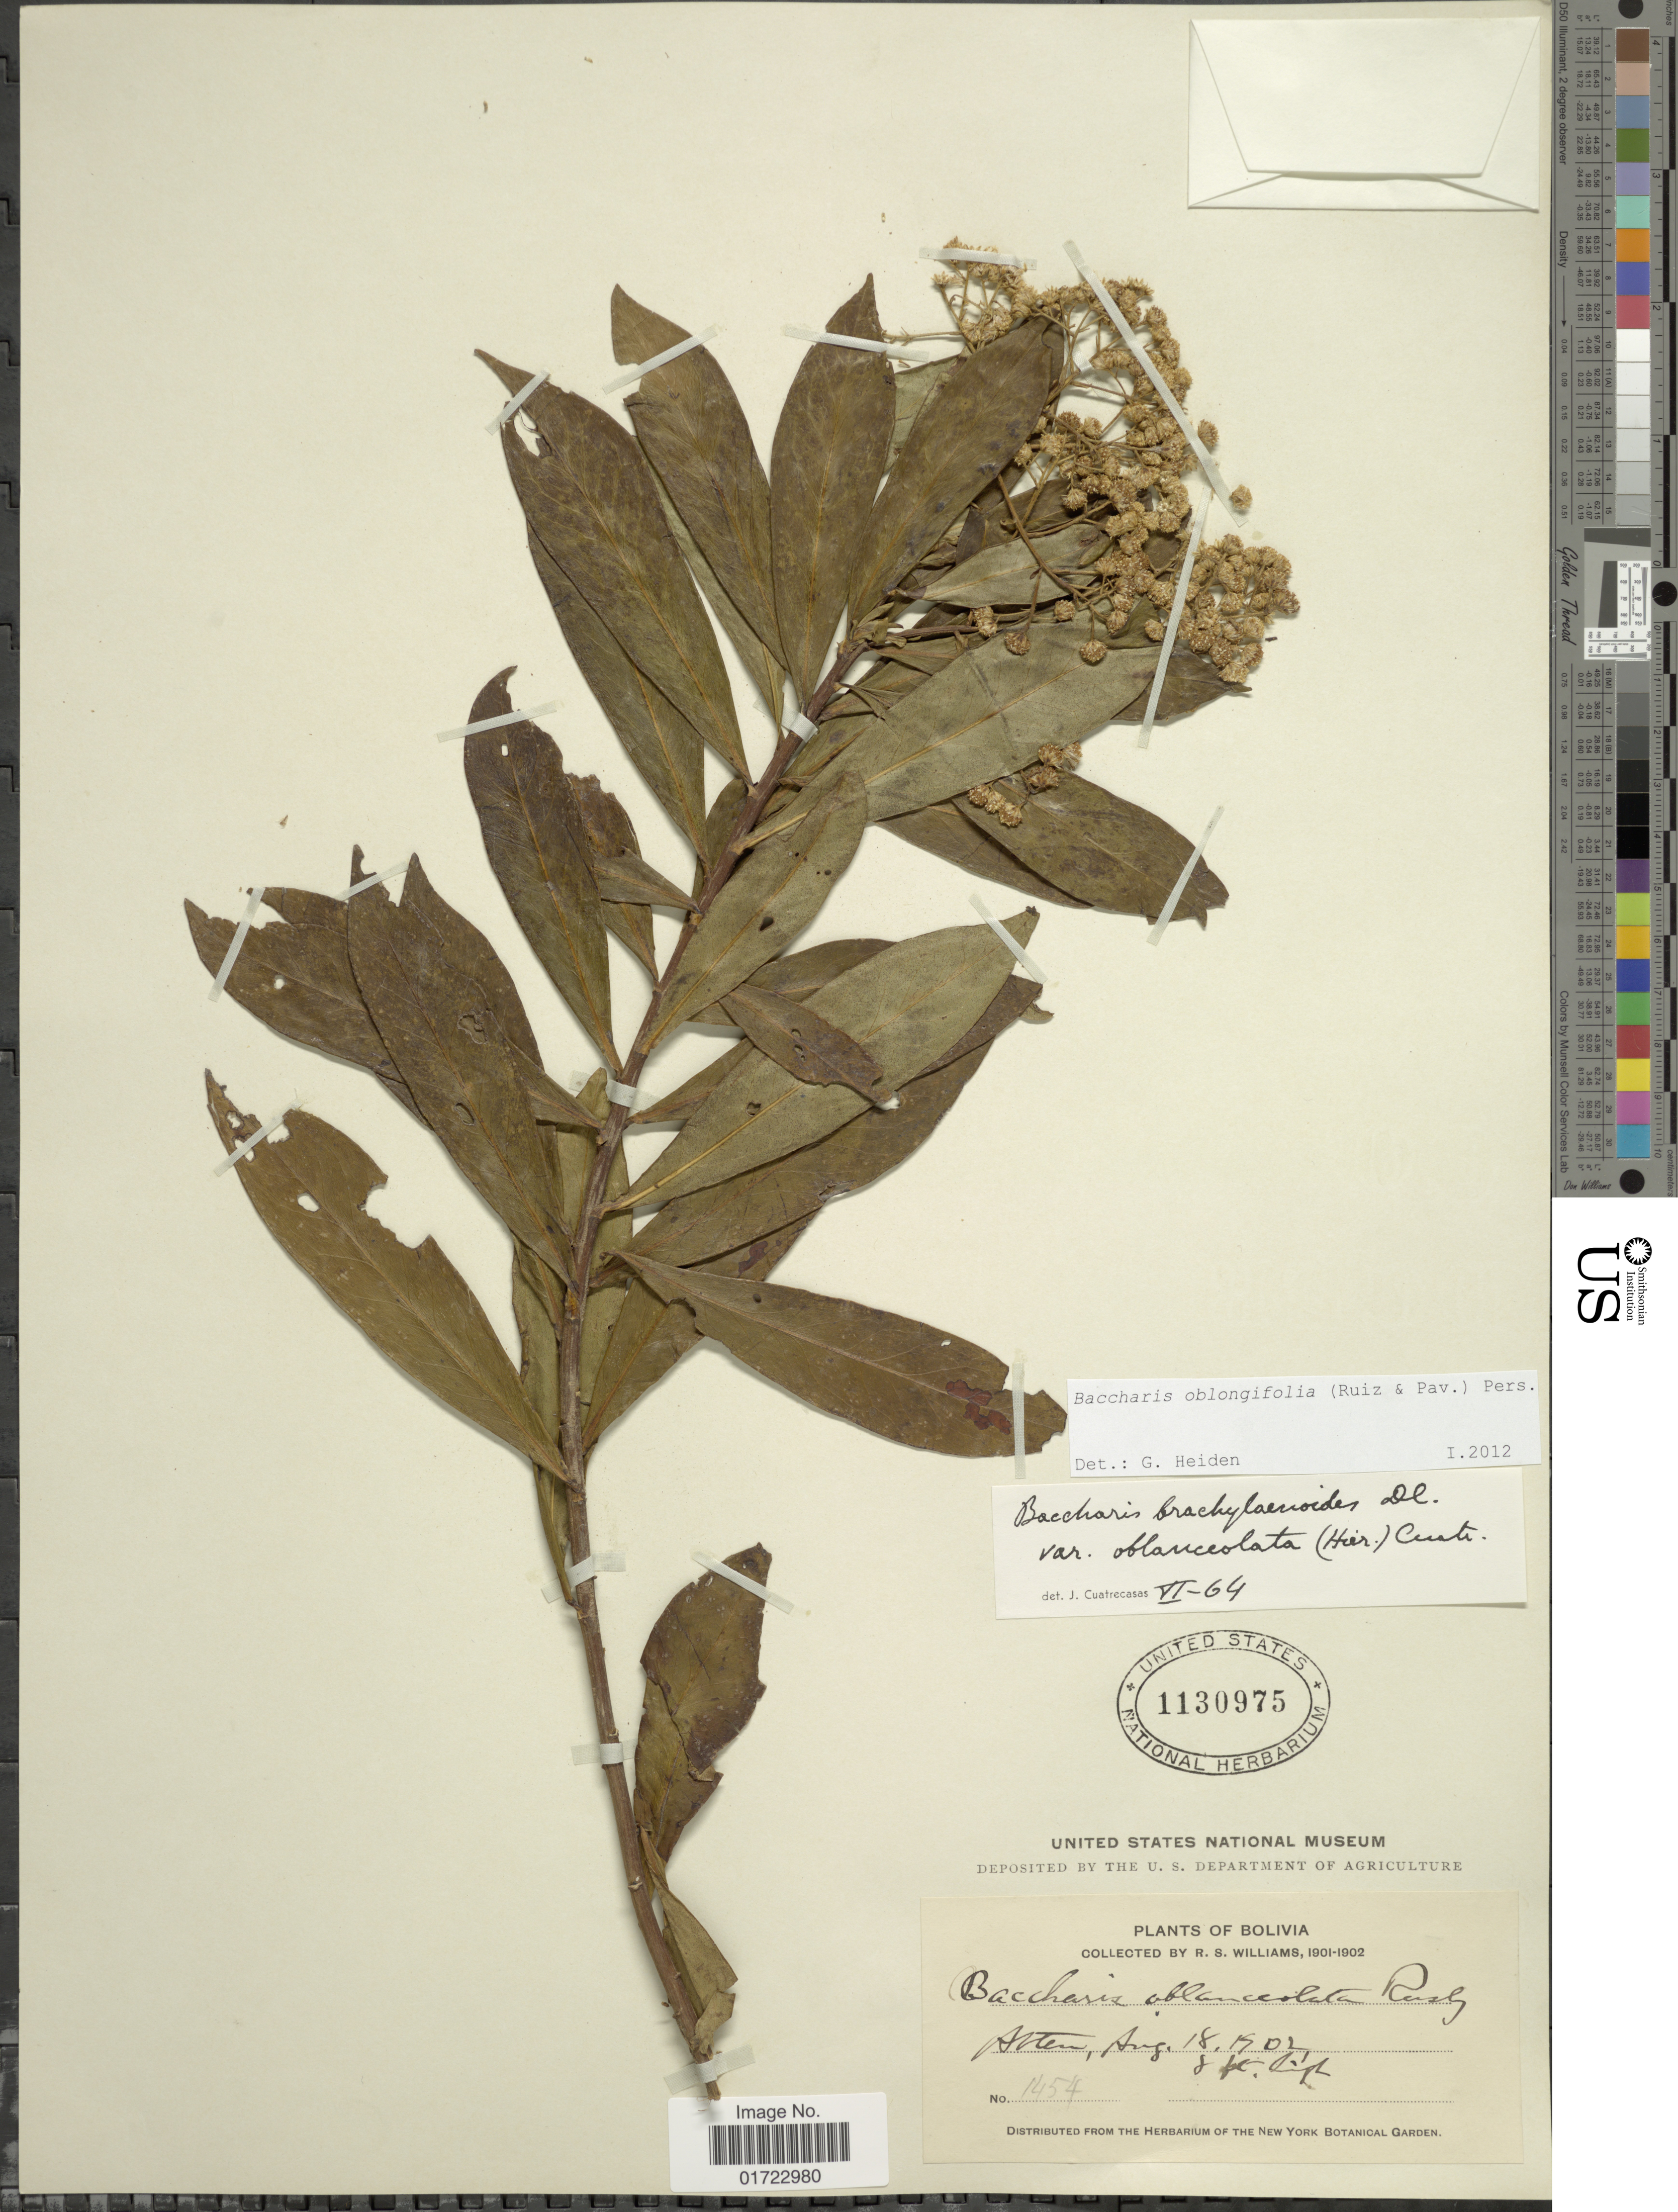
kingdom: Plantae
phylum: Tracheophyta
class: Magnoliopsida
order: Asterales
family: Asteraceae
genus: Baccharis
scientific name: Baccharis oblongifolia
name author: (Ruiz & Pav.) Pers.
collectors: R. S. Williams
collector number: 1454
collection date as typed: Aug. 18, 1902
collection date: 1902-08-18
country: Bolivia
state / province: La Paz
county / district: Franz Tamayo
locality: Atén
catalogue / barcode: US 1130975